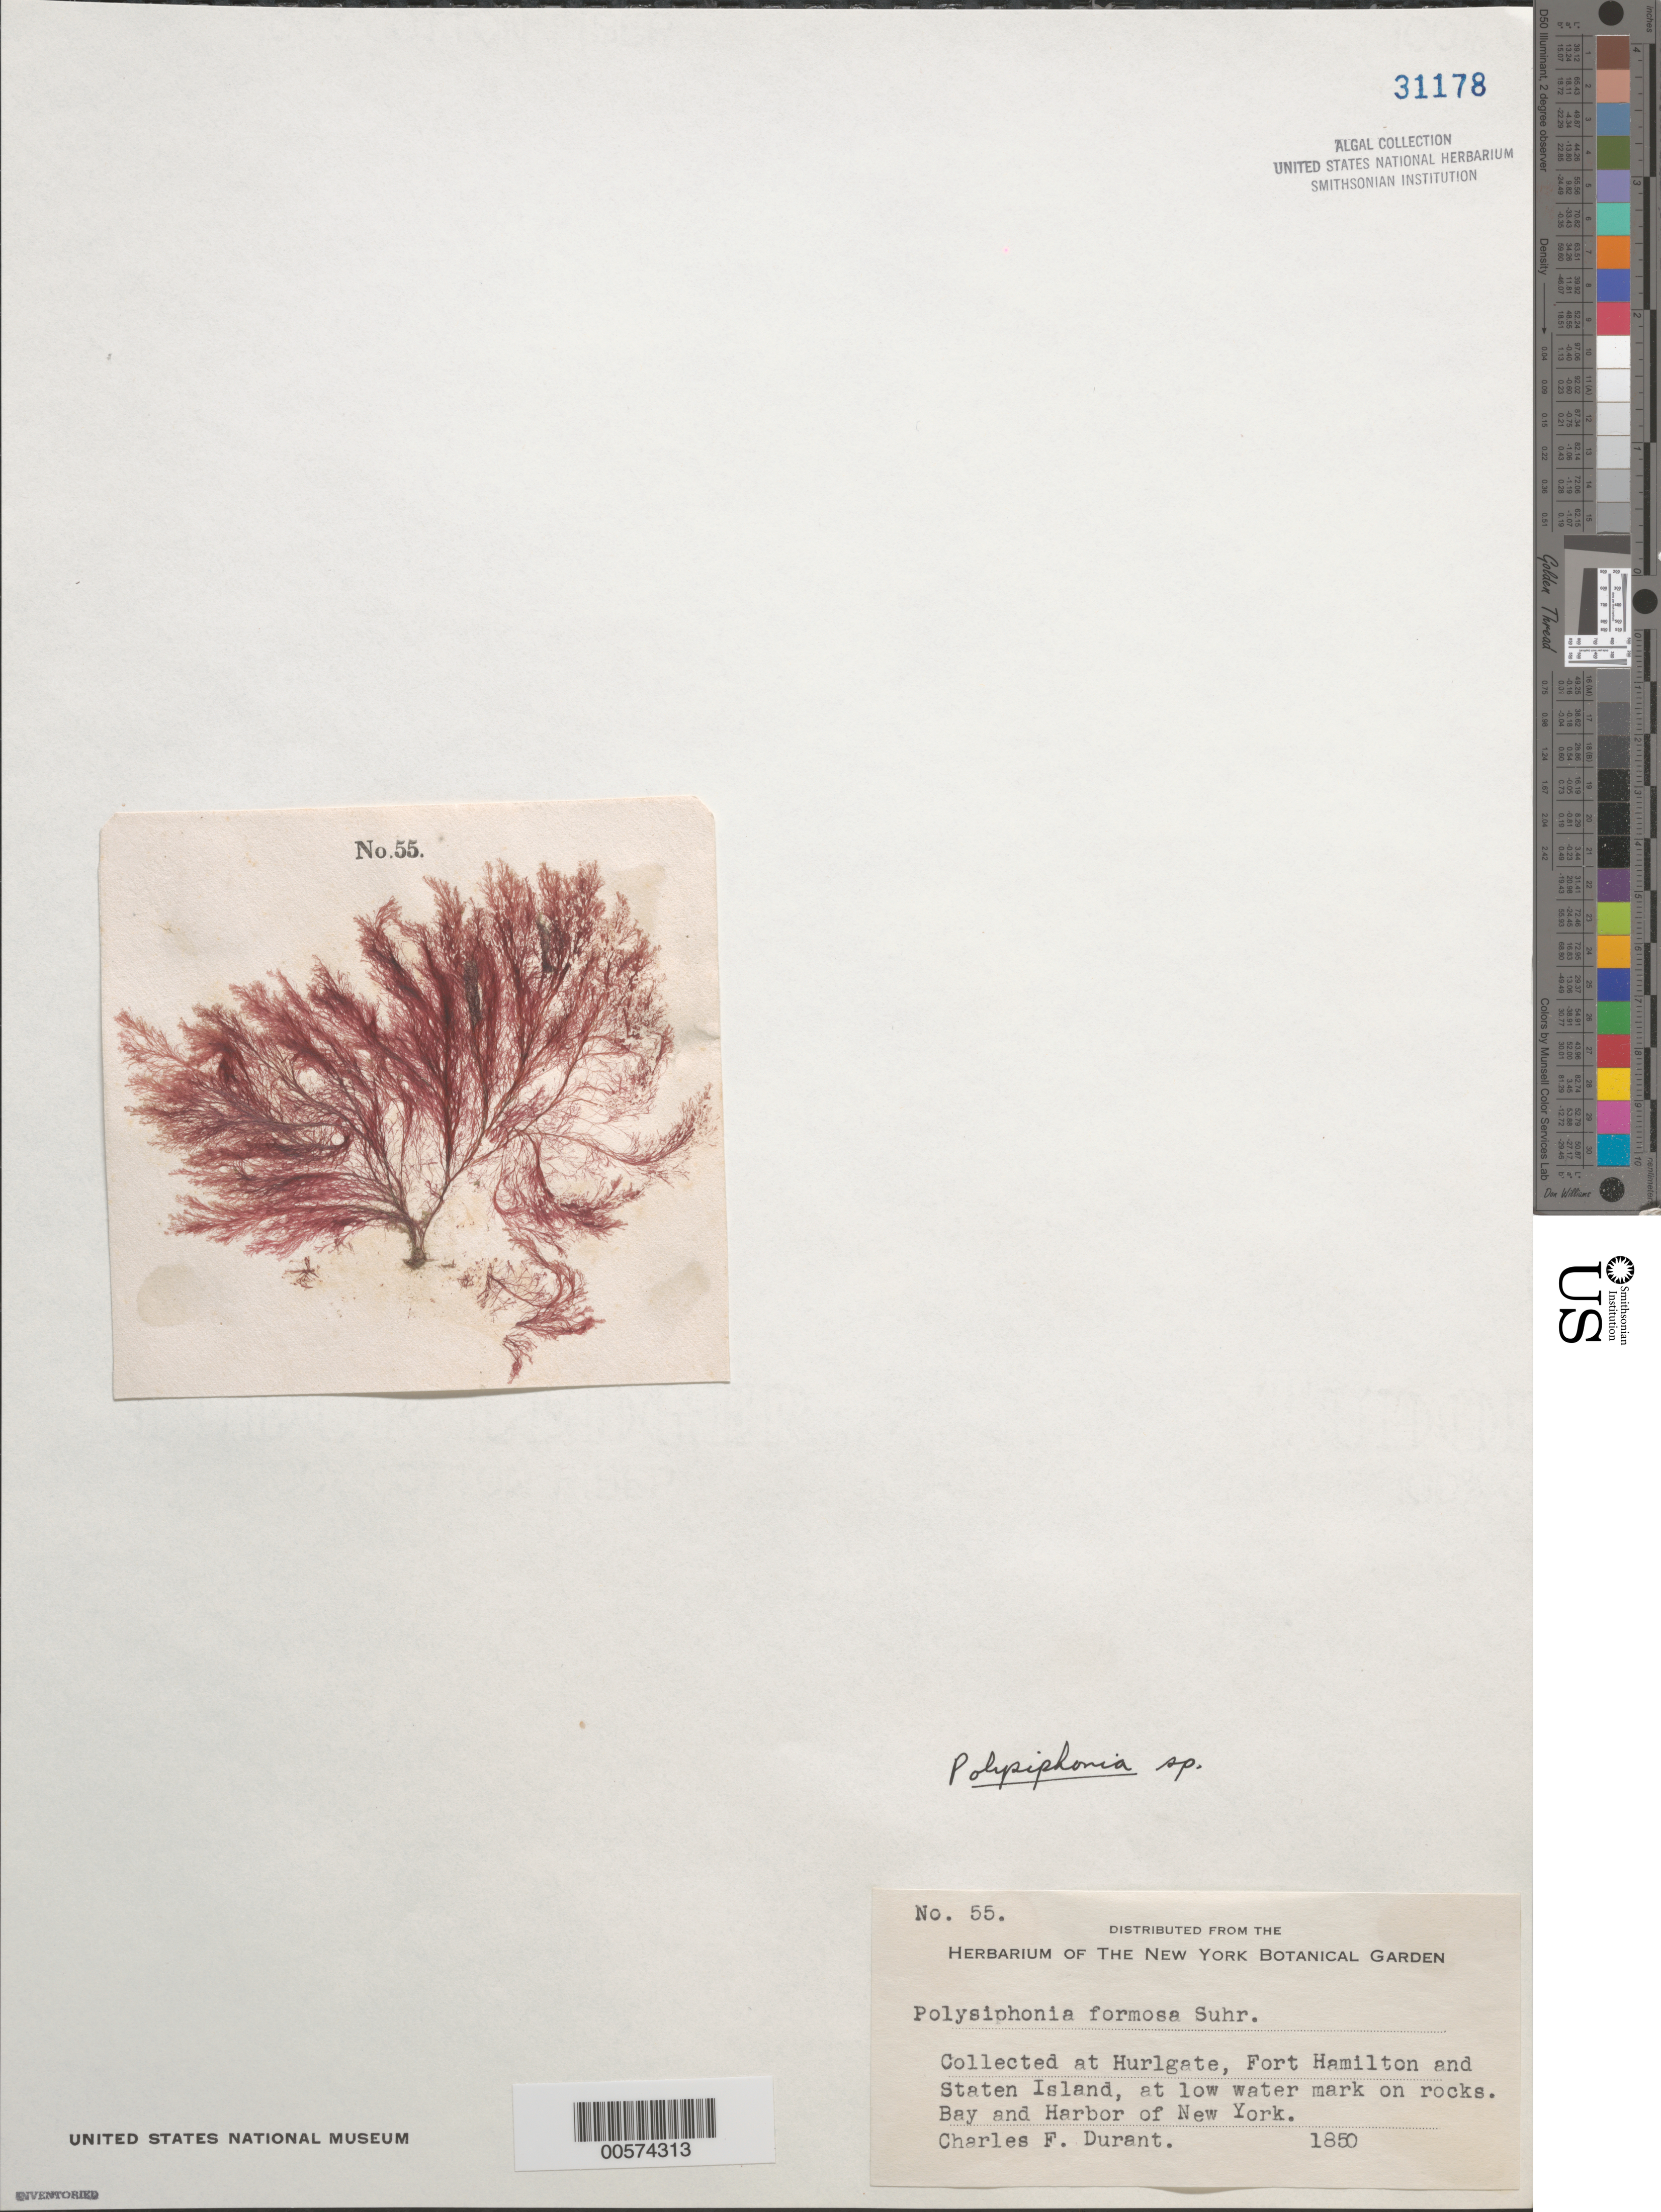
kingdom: Plantae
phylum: Rhodophyta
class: Florideophyceae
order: Ceramiales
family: Rhodomelaceae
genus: Polysiphonia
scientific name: Polysiphonia sp.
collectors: C. Durant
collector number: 55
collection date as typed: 1850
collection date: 1850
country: United States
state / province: New York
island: Staten Island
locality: Hurlgate, Fort Hamilton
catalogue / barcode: US 31178